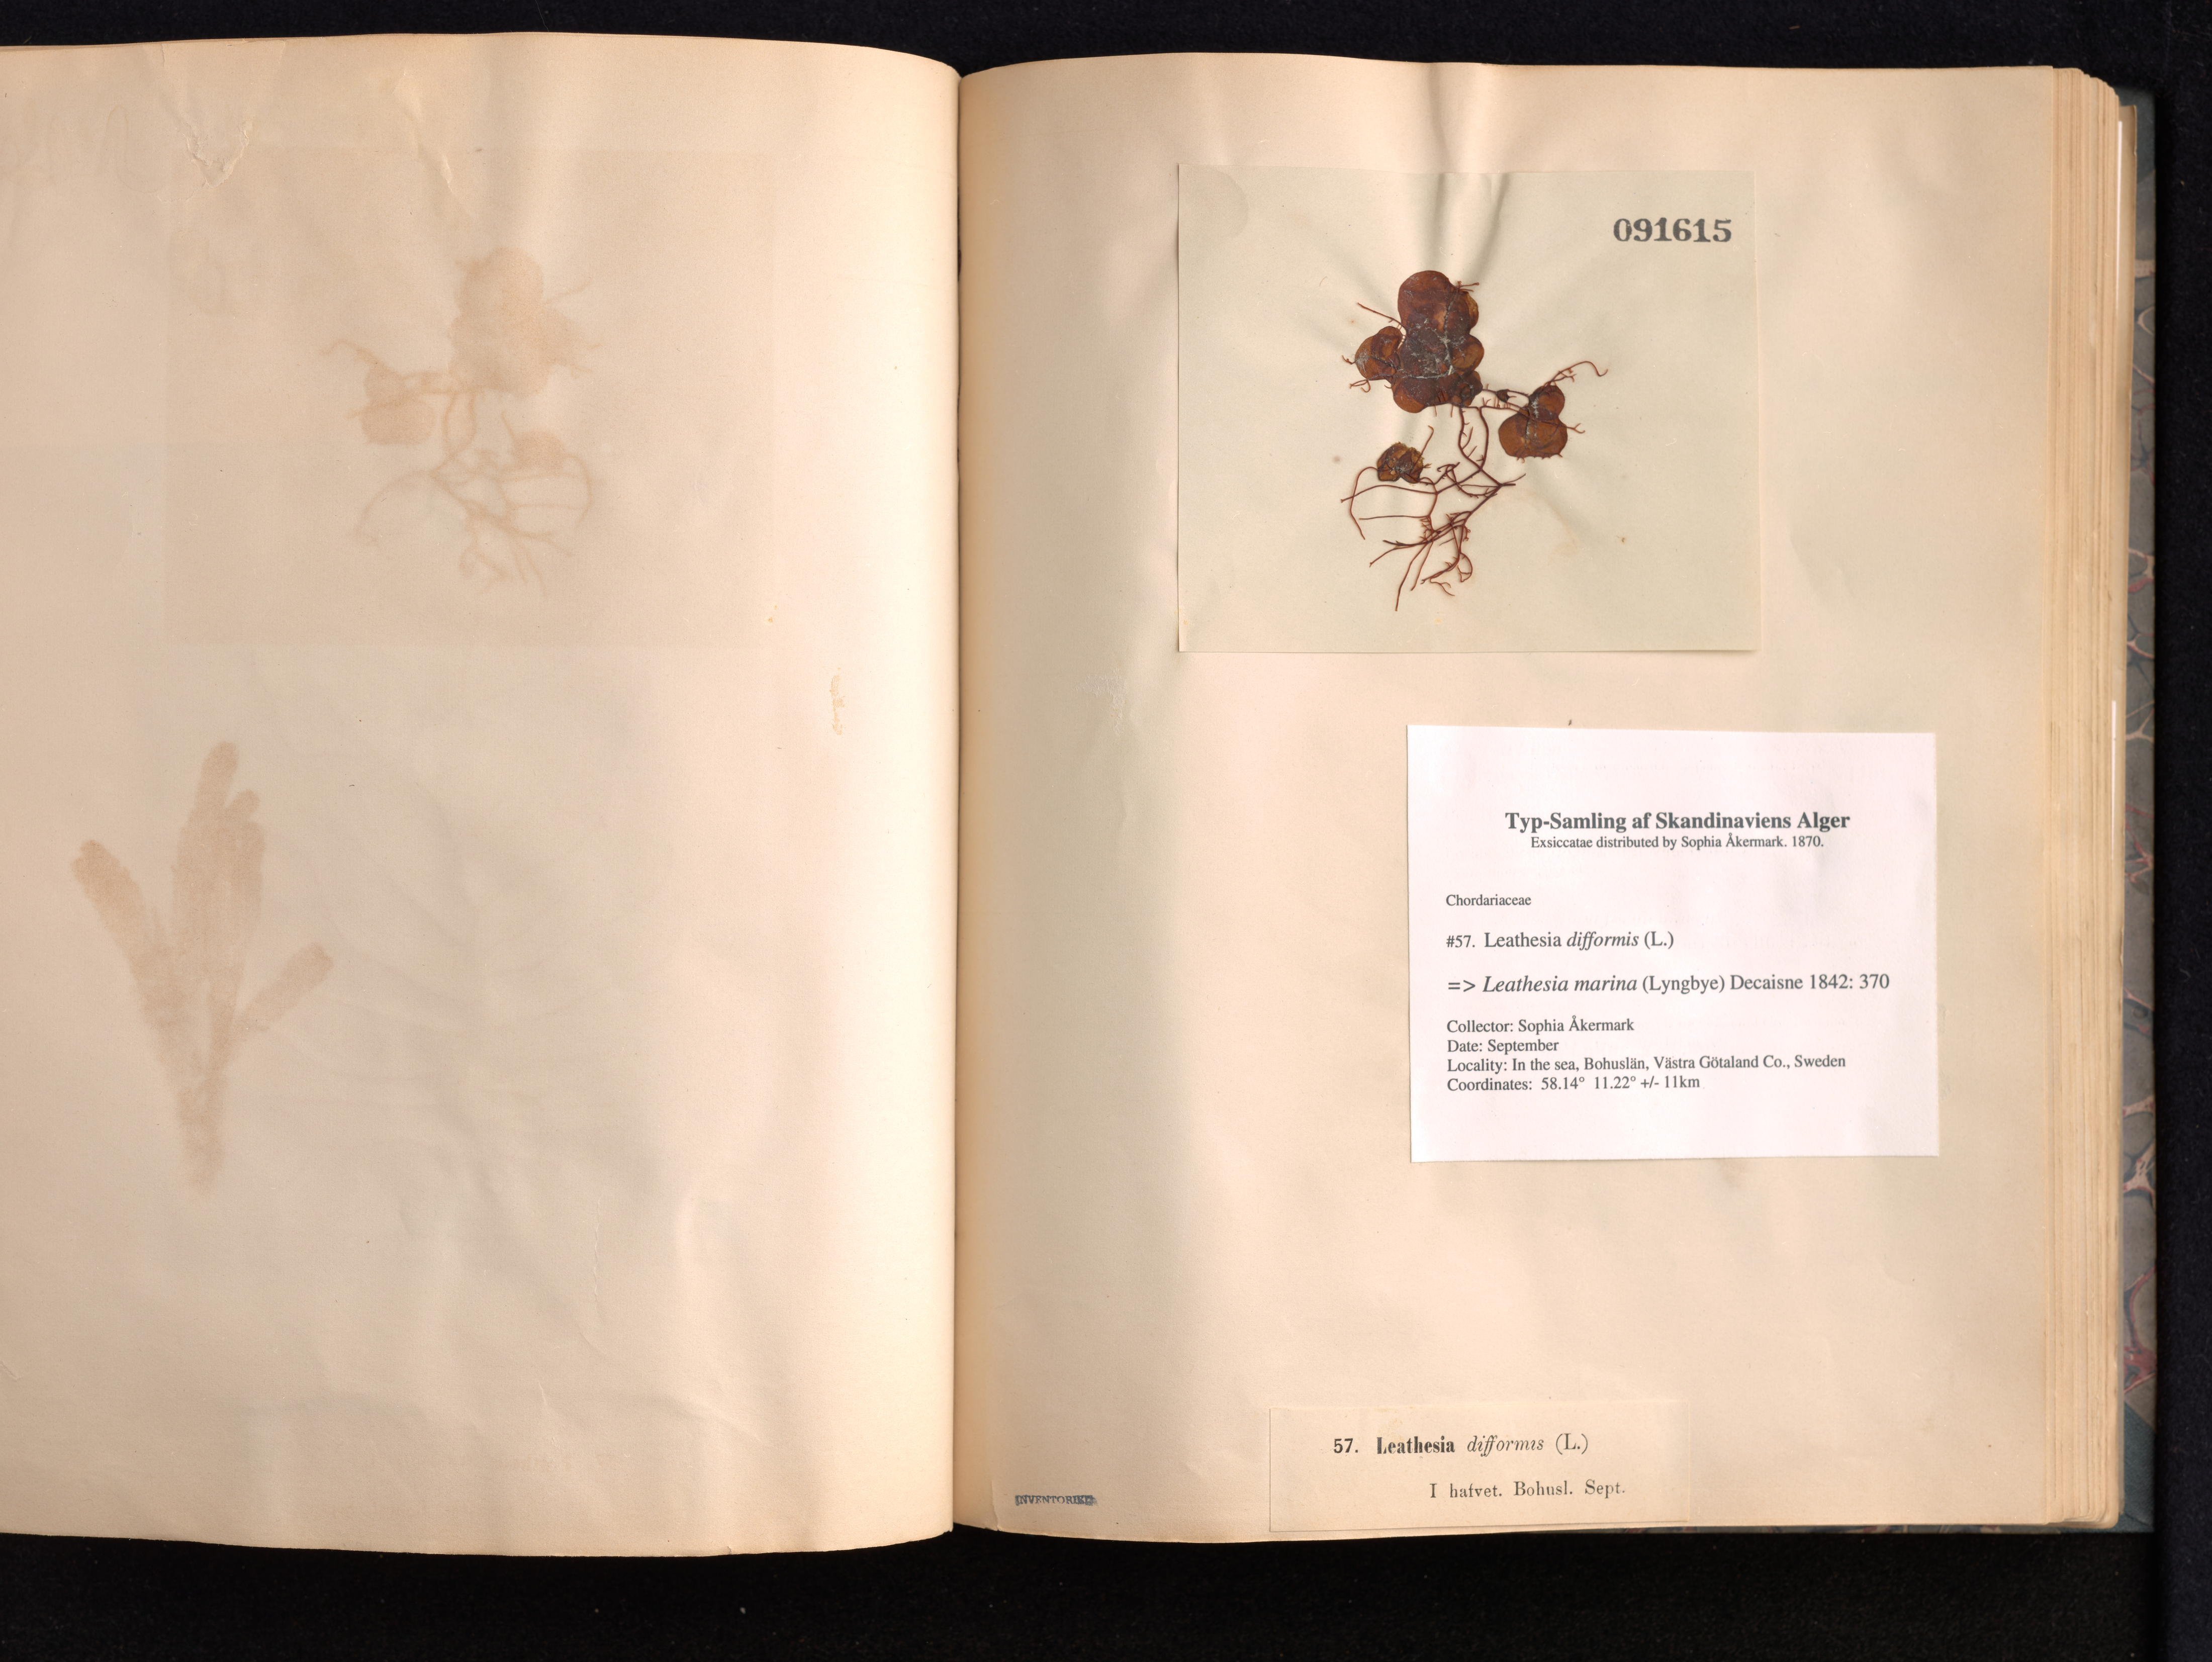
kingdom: Chromista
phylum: Ochrophyta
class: Phaeophyceae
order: Ectocarpales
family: Chordariaceae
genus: Leathesia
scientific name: Leathesia marina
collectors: S. Akermark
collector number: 57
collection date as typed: Sep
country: Sweden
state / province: Västra Götaland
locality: Bohuslan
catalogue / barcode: US 91615